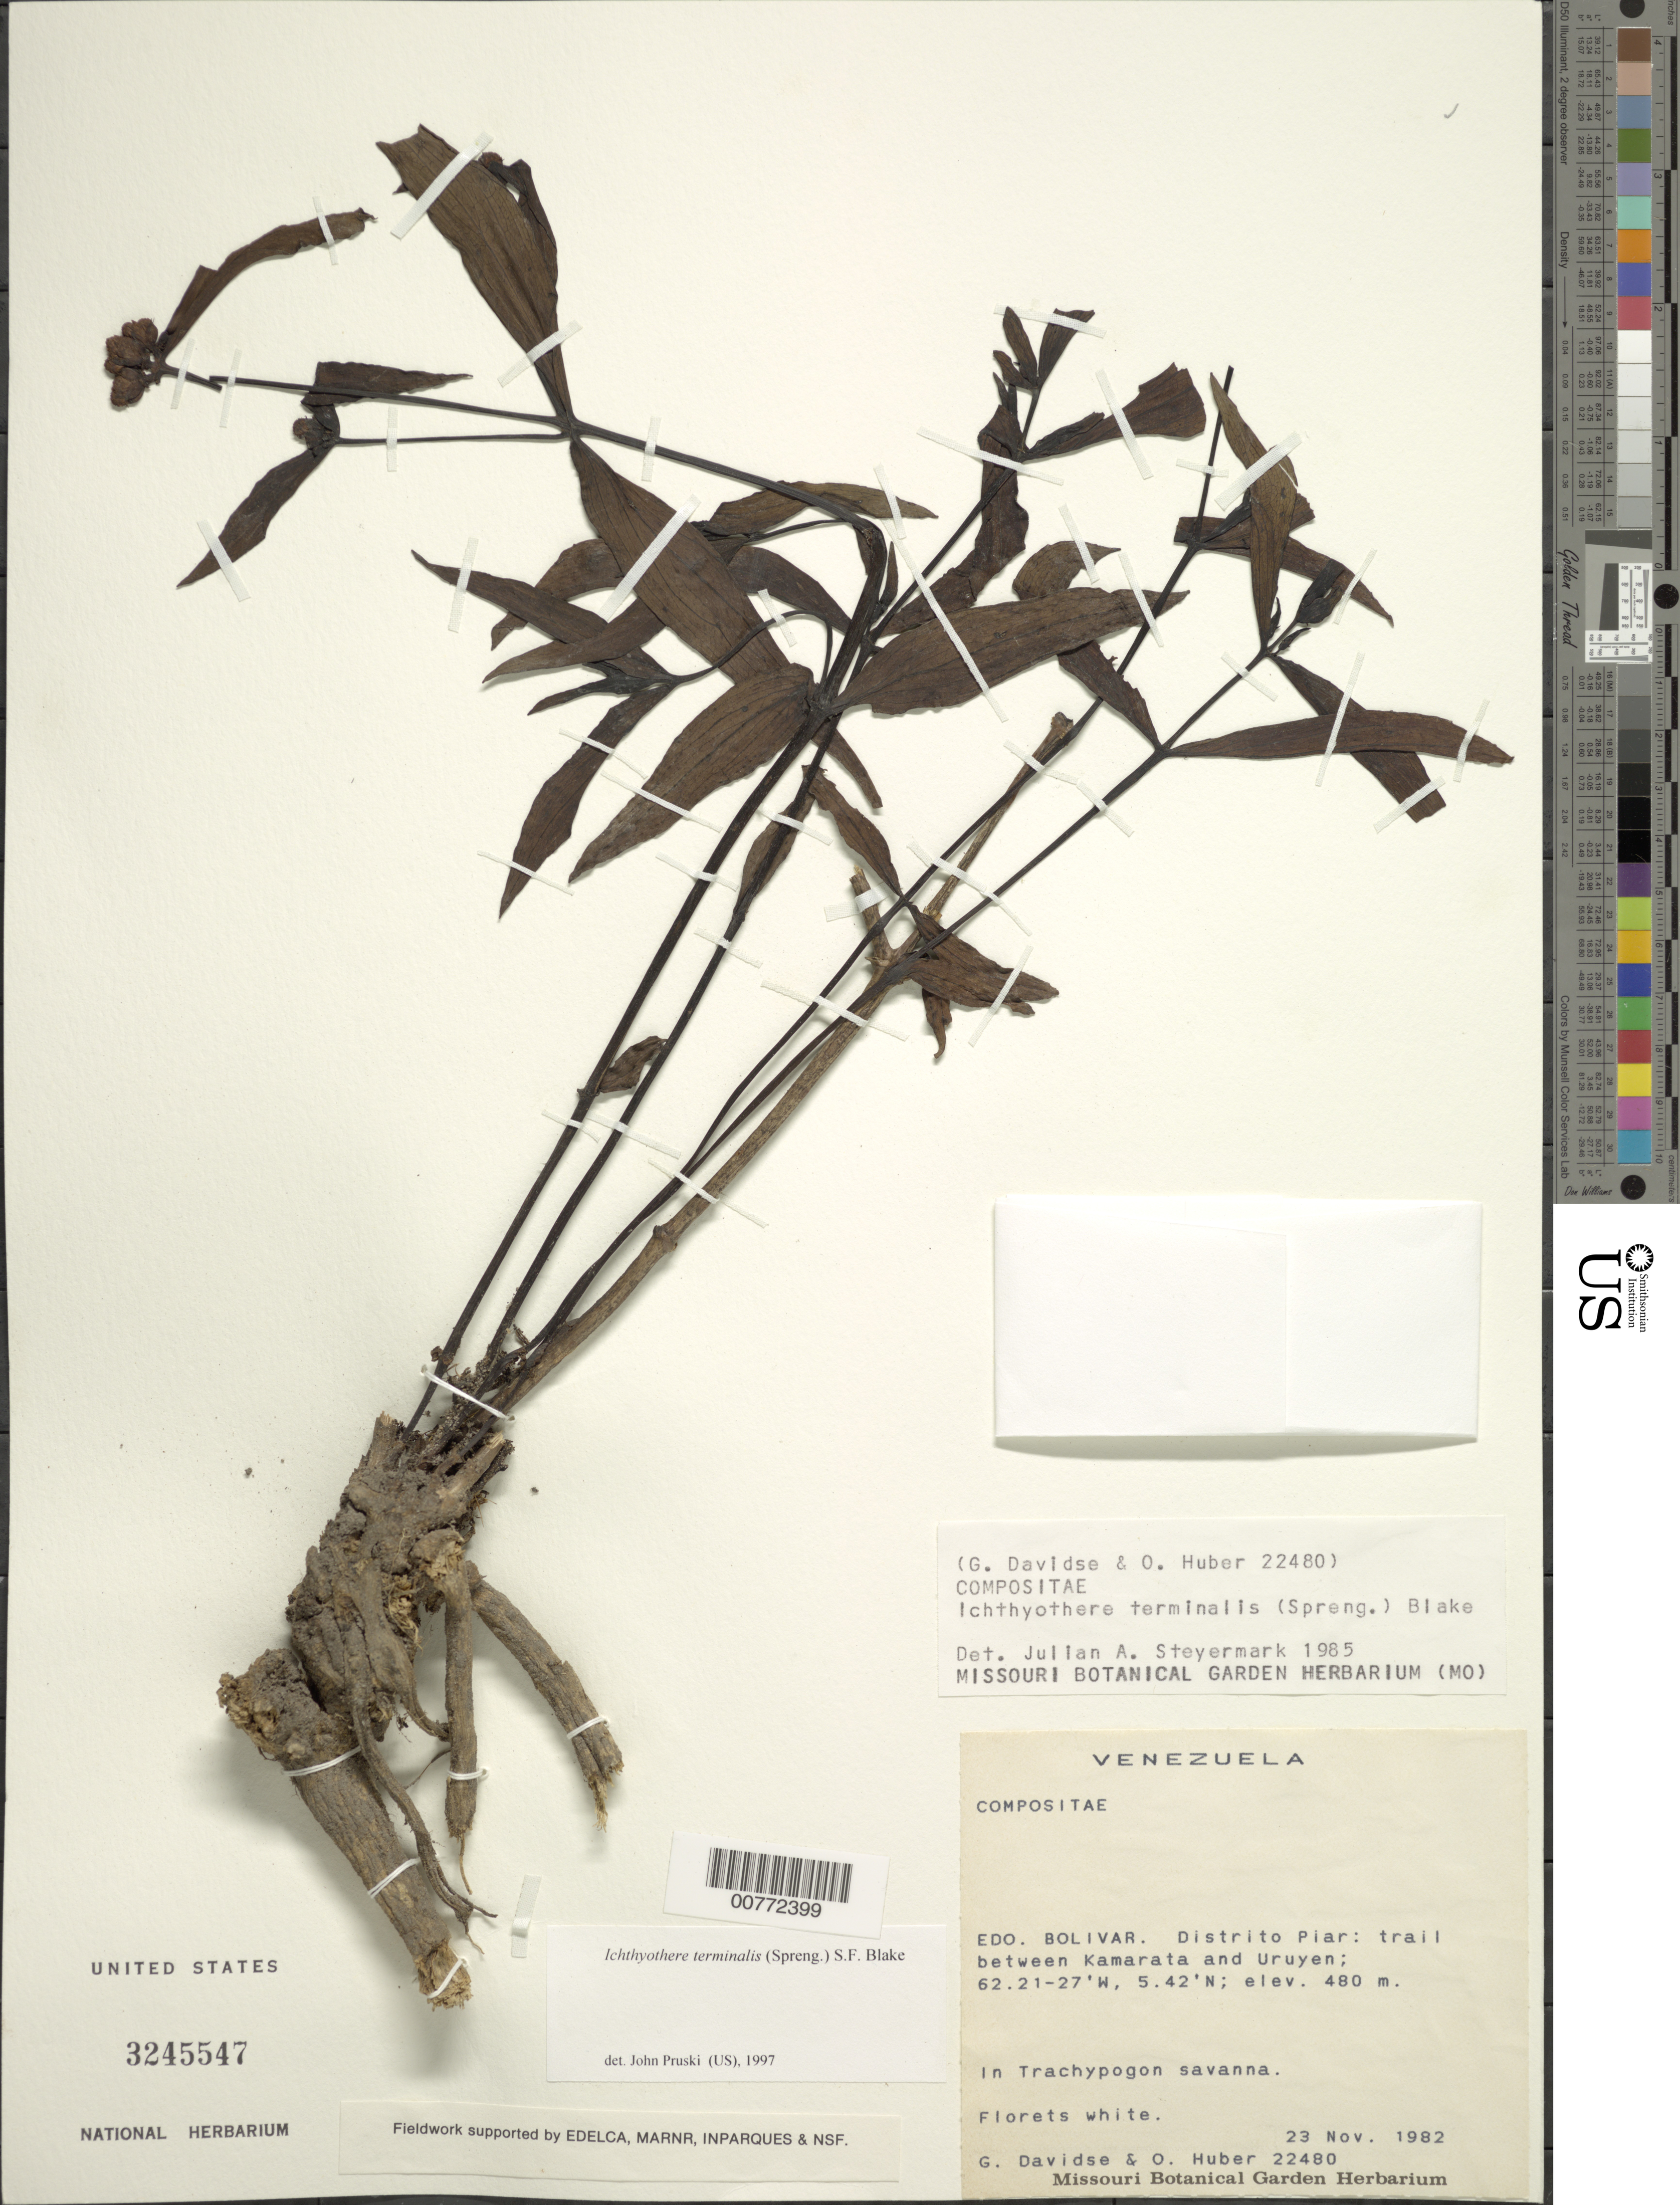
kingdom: Plantae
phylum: Tracheophyta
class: Magnoliopsida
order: Asterales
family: Asteraceae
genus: Ichthyothere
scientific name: Ichthyothere terminalis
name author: (Spreng.) S.F. Blake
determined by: Steyermark, Julian A., (VEN)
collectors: G. Davidse & O. Huber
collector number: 22480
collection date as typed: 23-Nov-82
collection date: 1982-11-23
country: Venezuela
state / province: Bolívar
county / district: Piar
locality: Kamarata, trail to Uruyen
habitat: Savanna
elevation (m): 480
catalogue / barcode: US 3245547